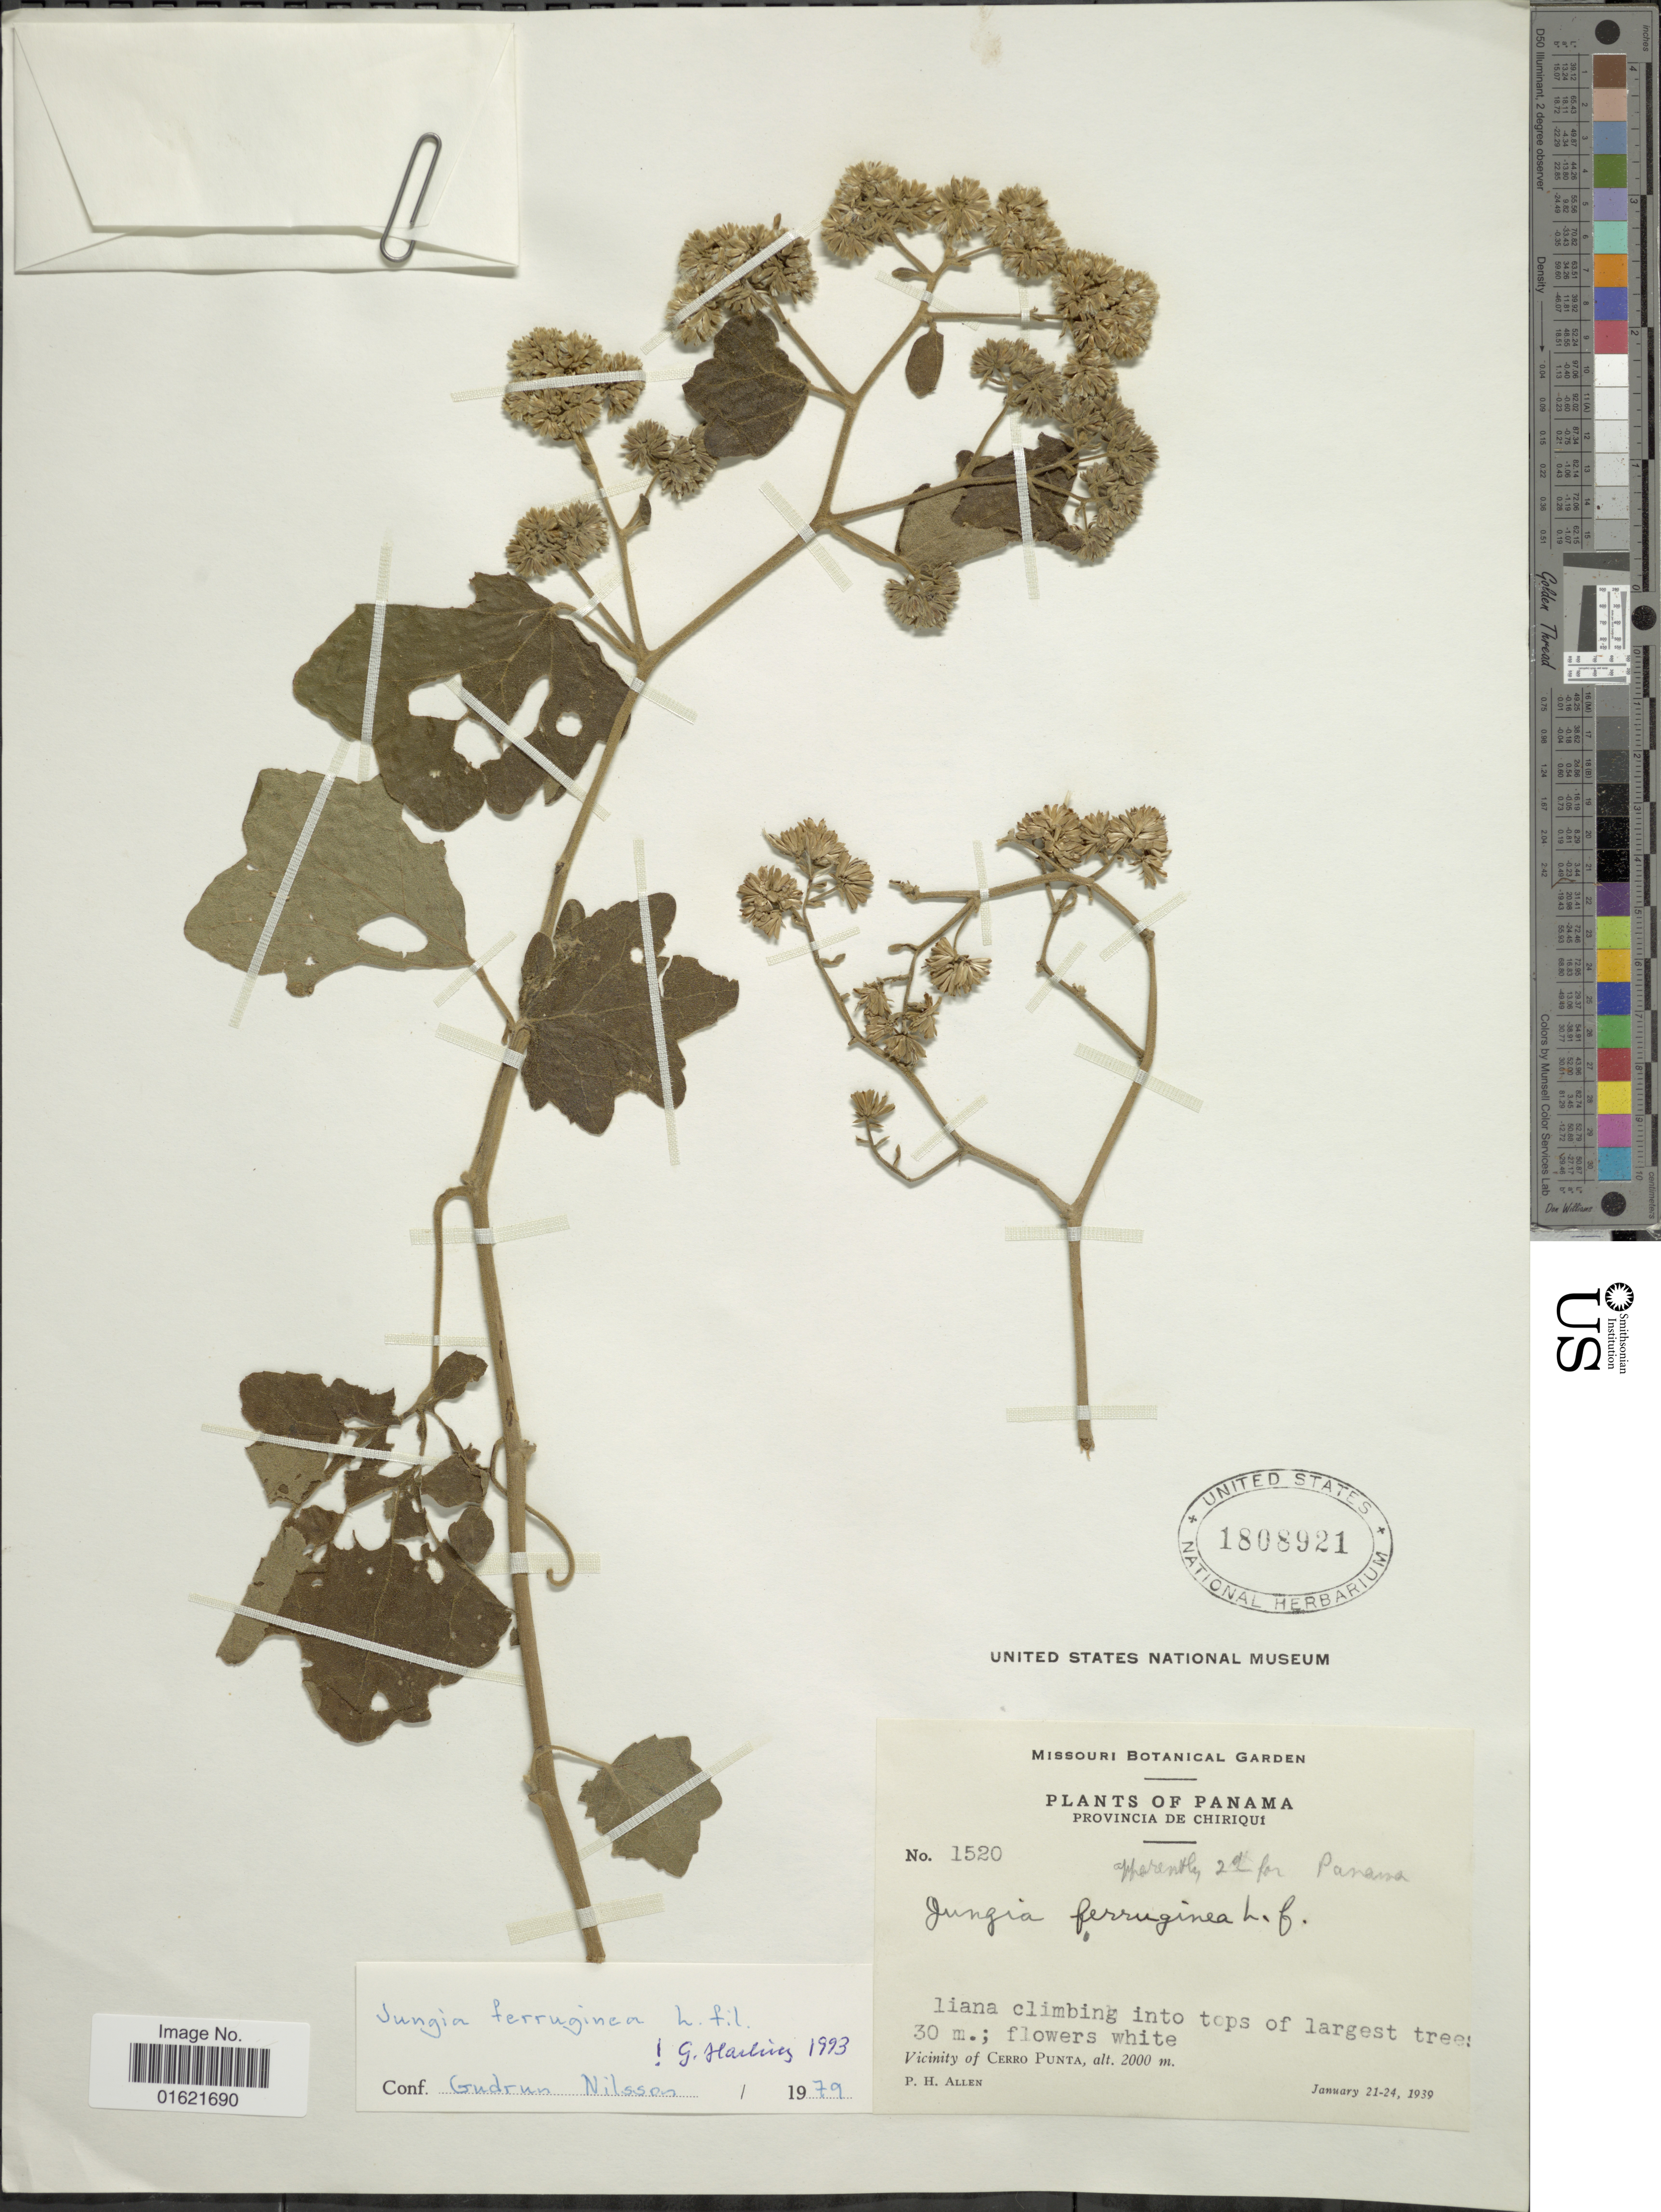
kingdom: Plantae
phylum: Tracheophyta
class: Magnoliopsida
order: Asterales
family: Asteraceae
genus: Jungia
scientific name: Jungia ferruginea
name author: L. f.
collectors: P. H. Allen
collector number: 1520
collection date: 1939-01-21/1939-01-24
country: Panama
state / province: Chiriqui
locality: Vicinity of Cerro Punta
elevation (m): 2000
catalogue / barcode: US 1808921